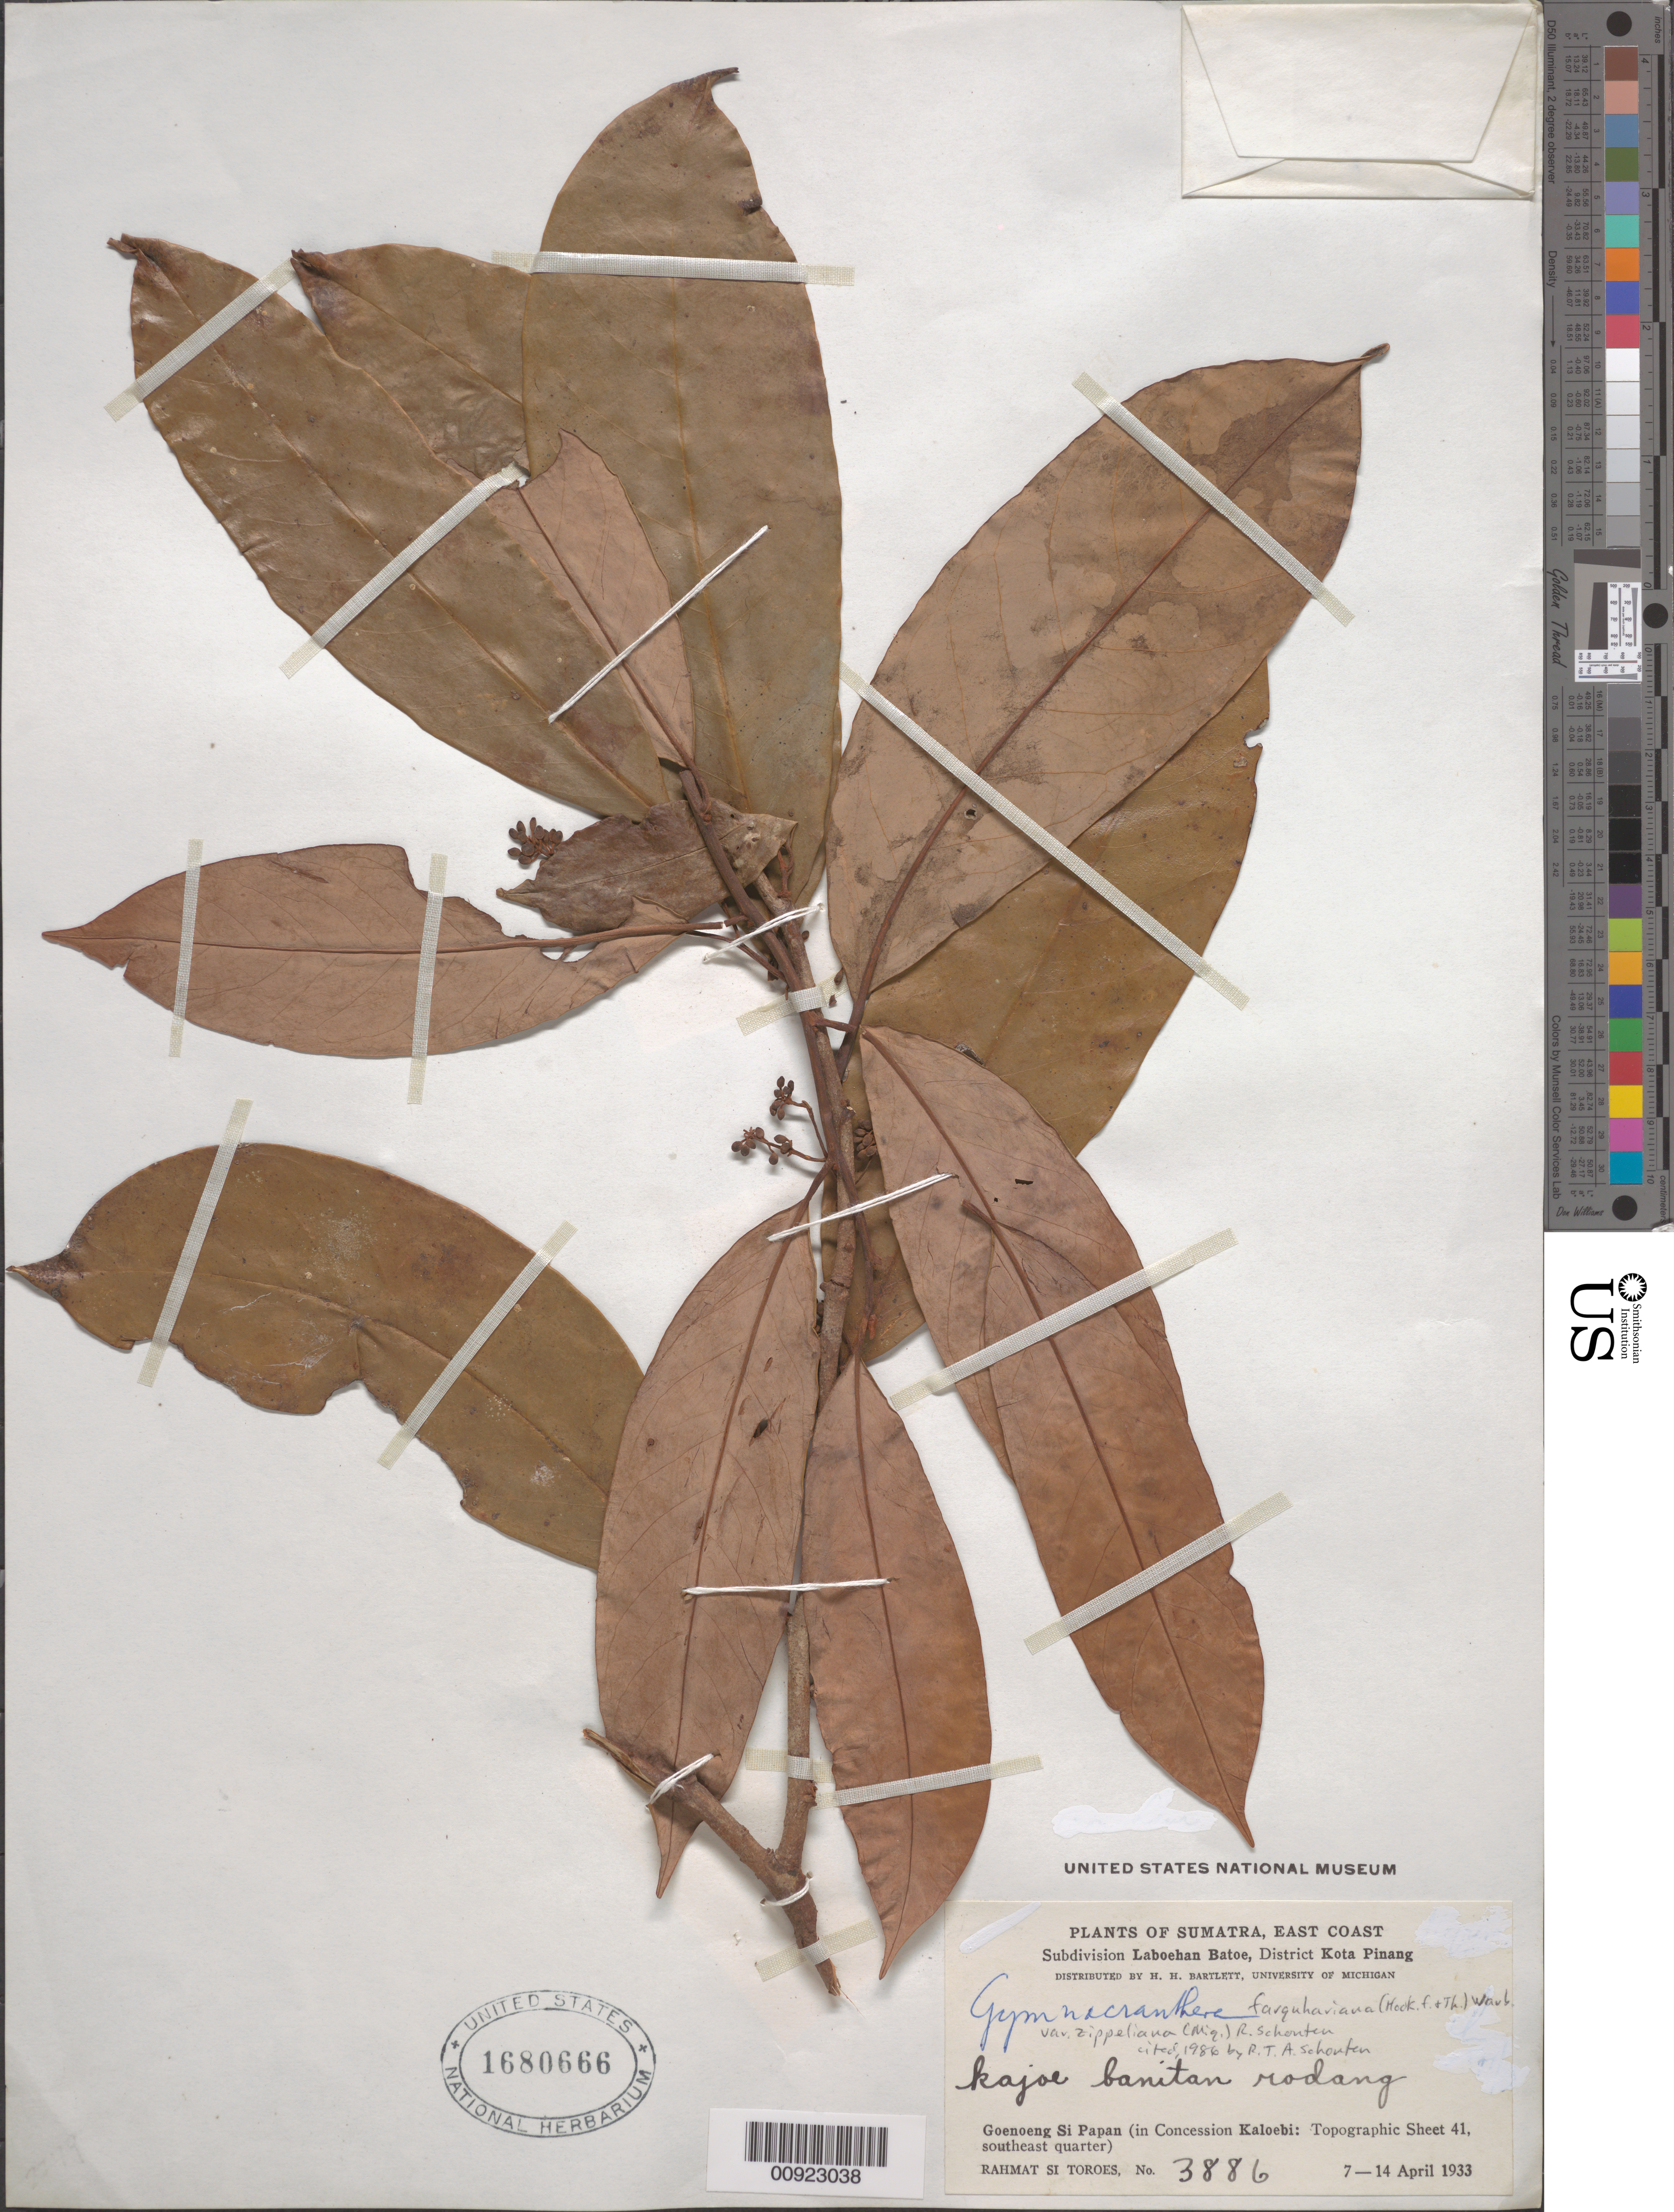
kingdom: Plantae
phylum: Tracheophyta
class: Magnoliopsida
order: Magnoliales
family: Myristicaceae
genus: Gymnacranthera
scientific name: Gymnacranthera farquhariana var. zippeliana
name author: (Miq.) R.T.A. Schouten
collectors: Rahmat Si Boeea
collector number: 3886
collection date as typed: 07 Apr 1933 to 14 Apr 1933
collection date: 1933-04-07/1933-04-14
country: Indonesia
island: Sumatra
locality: East coast; District Kota Pinang, Subdivision Laboehan Batoe; Goenoeng Si Papan (in Concession Kaloebi)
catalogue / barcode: US 1680666